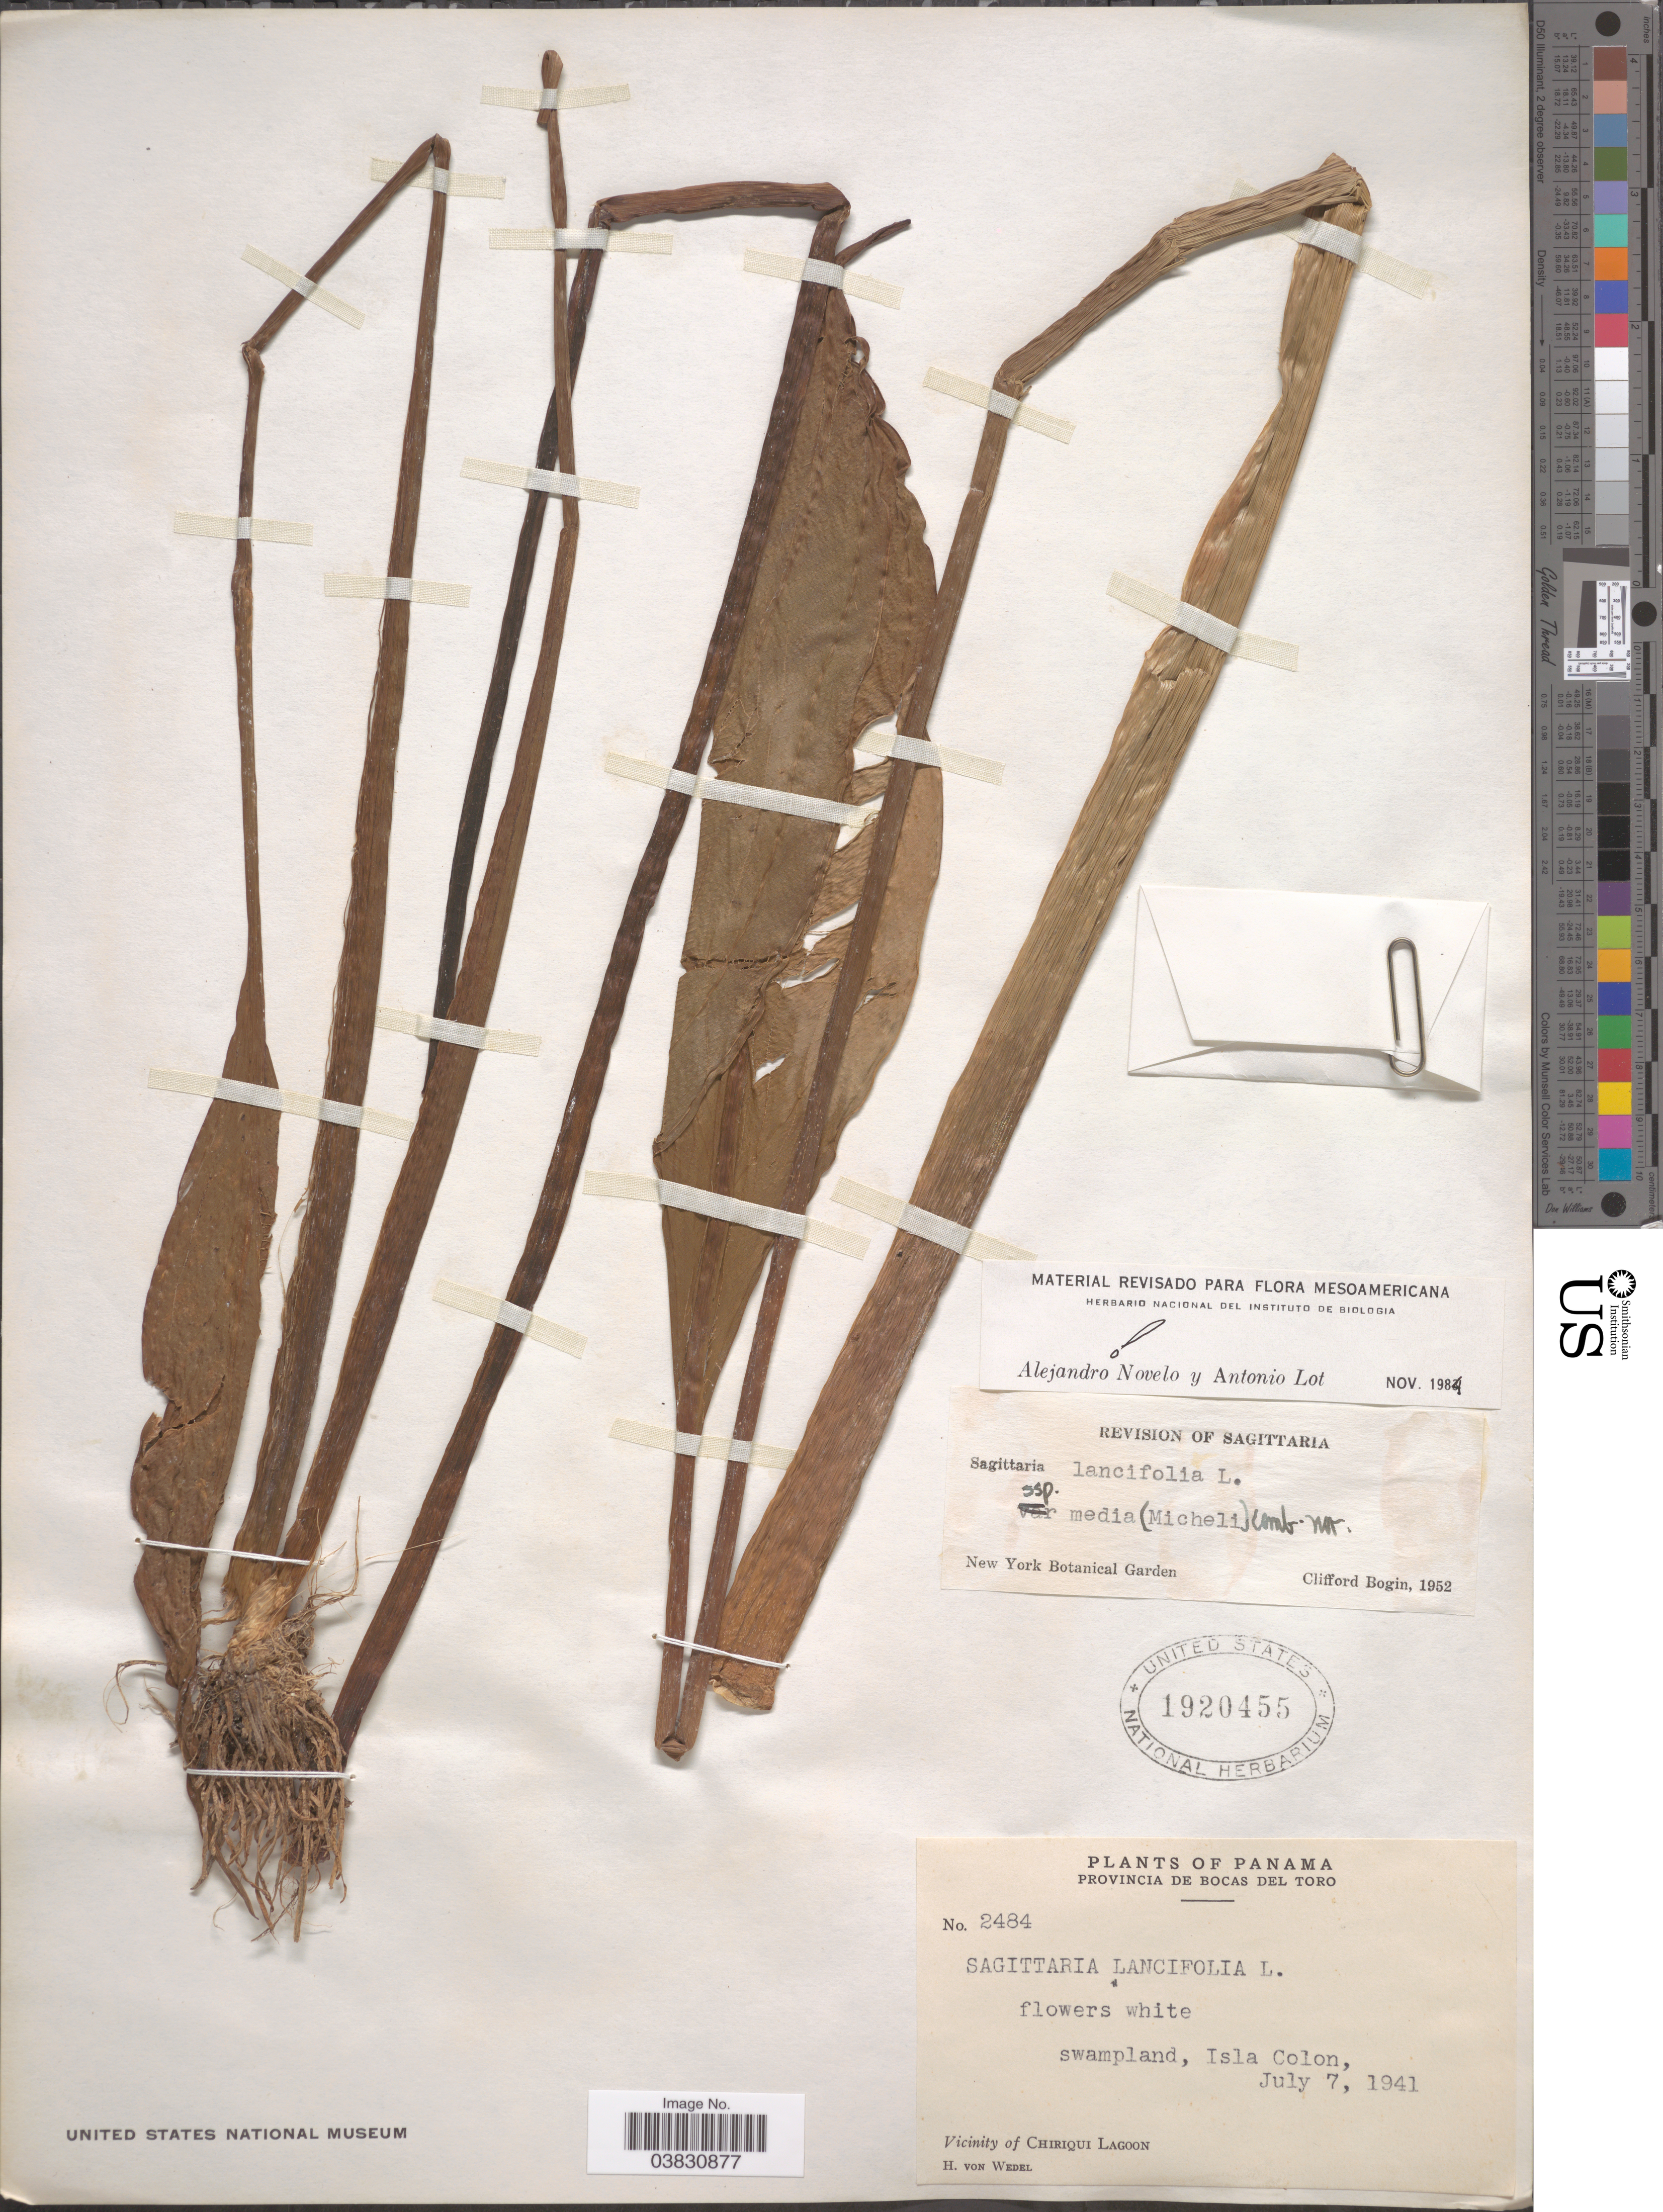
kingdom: Plantae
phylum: Tracheophyta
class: Liliopsida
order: Alismatales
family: Alismataceae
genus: Sagittaria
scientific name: Sagittaria lancifolia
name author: L.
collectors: H. von Wedel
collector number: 2484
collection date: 1941-07-07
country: Panama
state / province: Bocas del Toro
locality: Swampland, Isla Colon. Vicinity of Chiriqui Lagoon.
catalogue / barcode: US 1920455